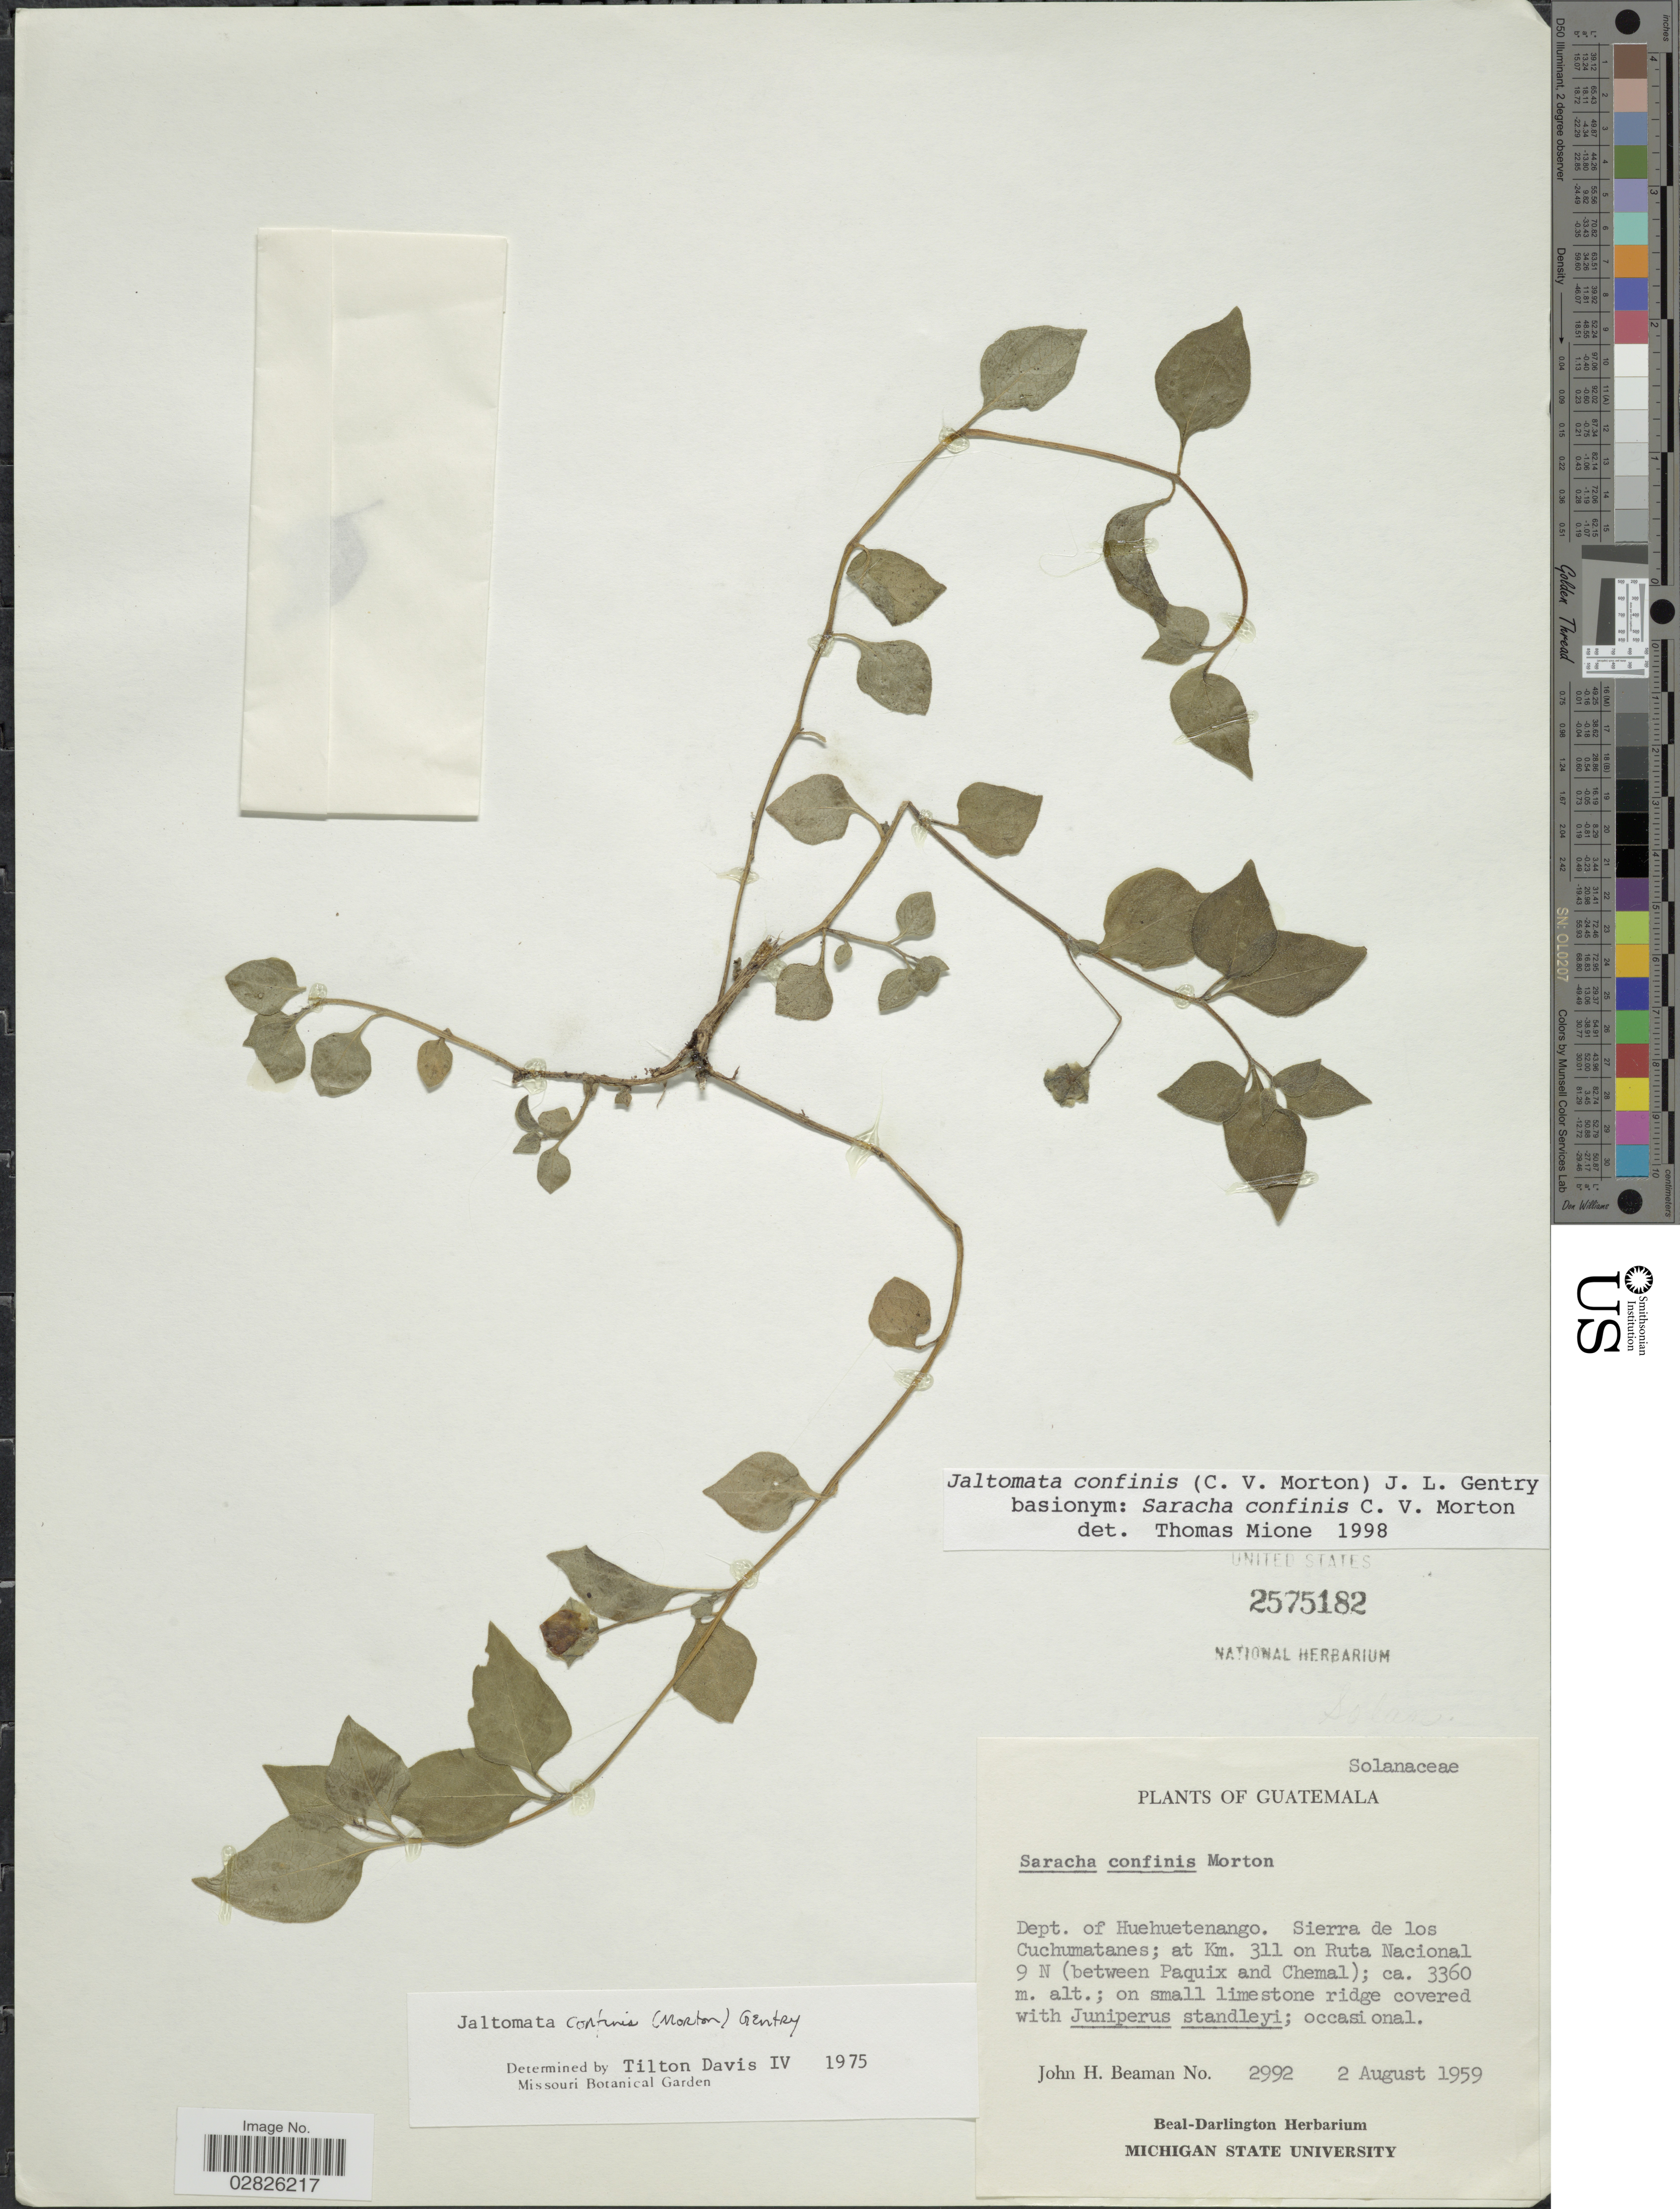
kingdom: Plantae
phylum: Tracheophyta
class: Magnoliopsida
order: Solanales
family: Solanaceae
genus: Jaltomata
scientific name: Jaltomata confinis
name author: (C.V. Morton) J.L. Gentry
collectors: J. H. Beaman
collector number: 2992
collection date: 1959-08-02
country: Guatemala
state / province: Huehuetenango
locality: Dept. of Huehuetenango. Sierra de los Cuchumatanes; at Km. 311 on Ruta Nacional 9 N (between Paquix and Chemal).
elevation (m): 3360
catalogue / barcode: US 2575182